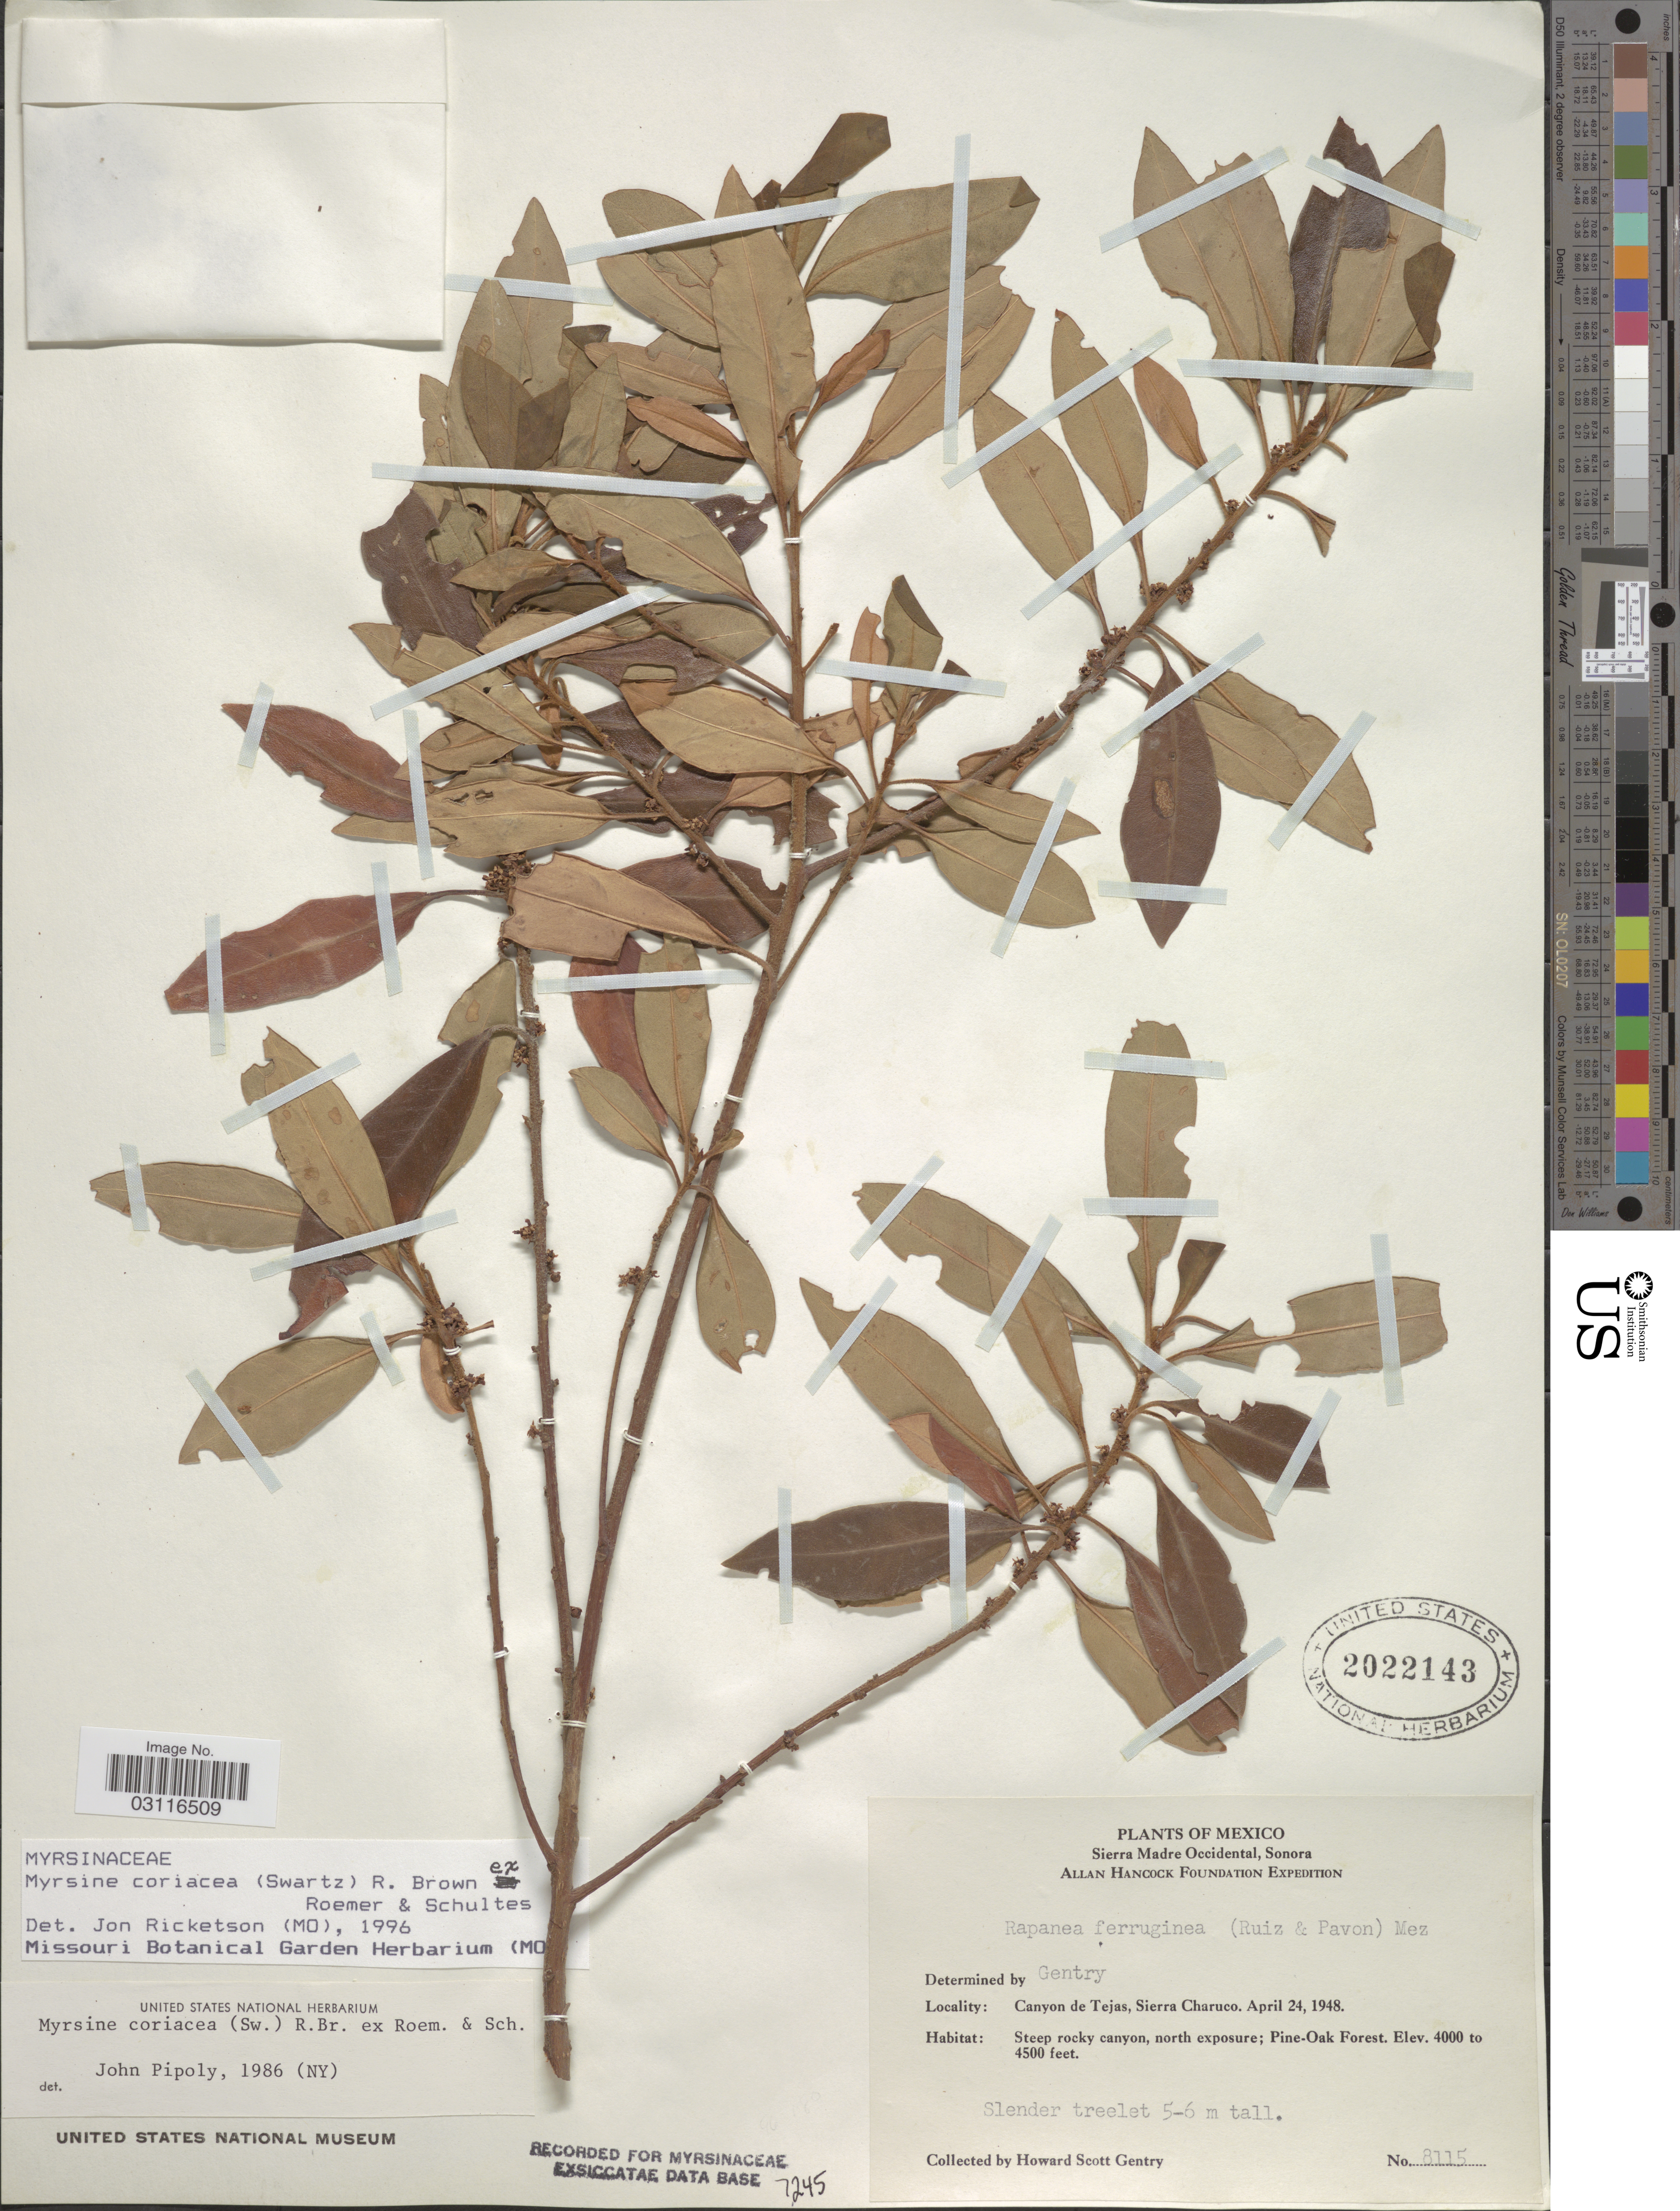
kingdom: Plantae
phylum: Tracheophyta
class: Magnoliopsida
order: Ericales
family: Primulaceae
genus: Myrsine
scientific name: Myrsine coriacea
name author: (Sw.) R. Br. ex Roem. & Schult.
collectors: H. S. Gentry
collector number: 8115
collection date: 1948-04-24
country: Mexico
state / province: Sonora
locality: Sierra Madre Occidental. Canyon de Tejas, Sierra Charuco.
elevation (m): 1219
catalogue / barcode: US 2022143